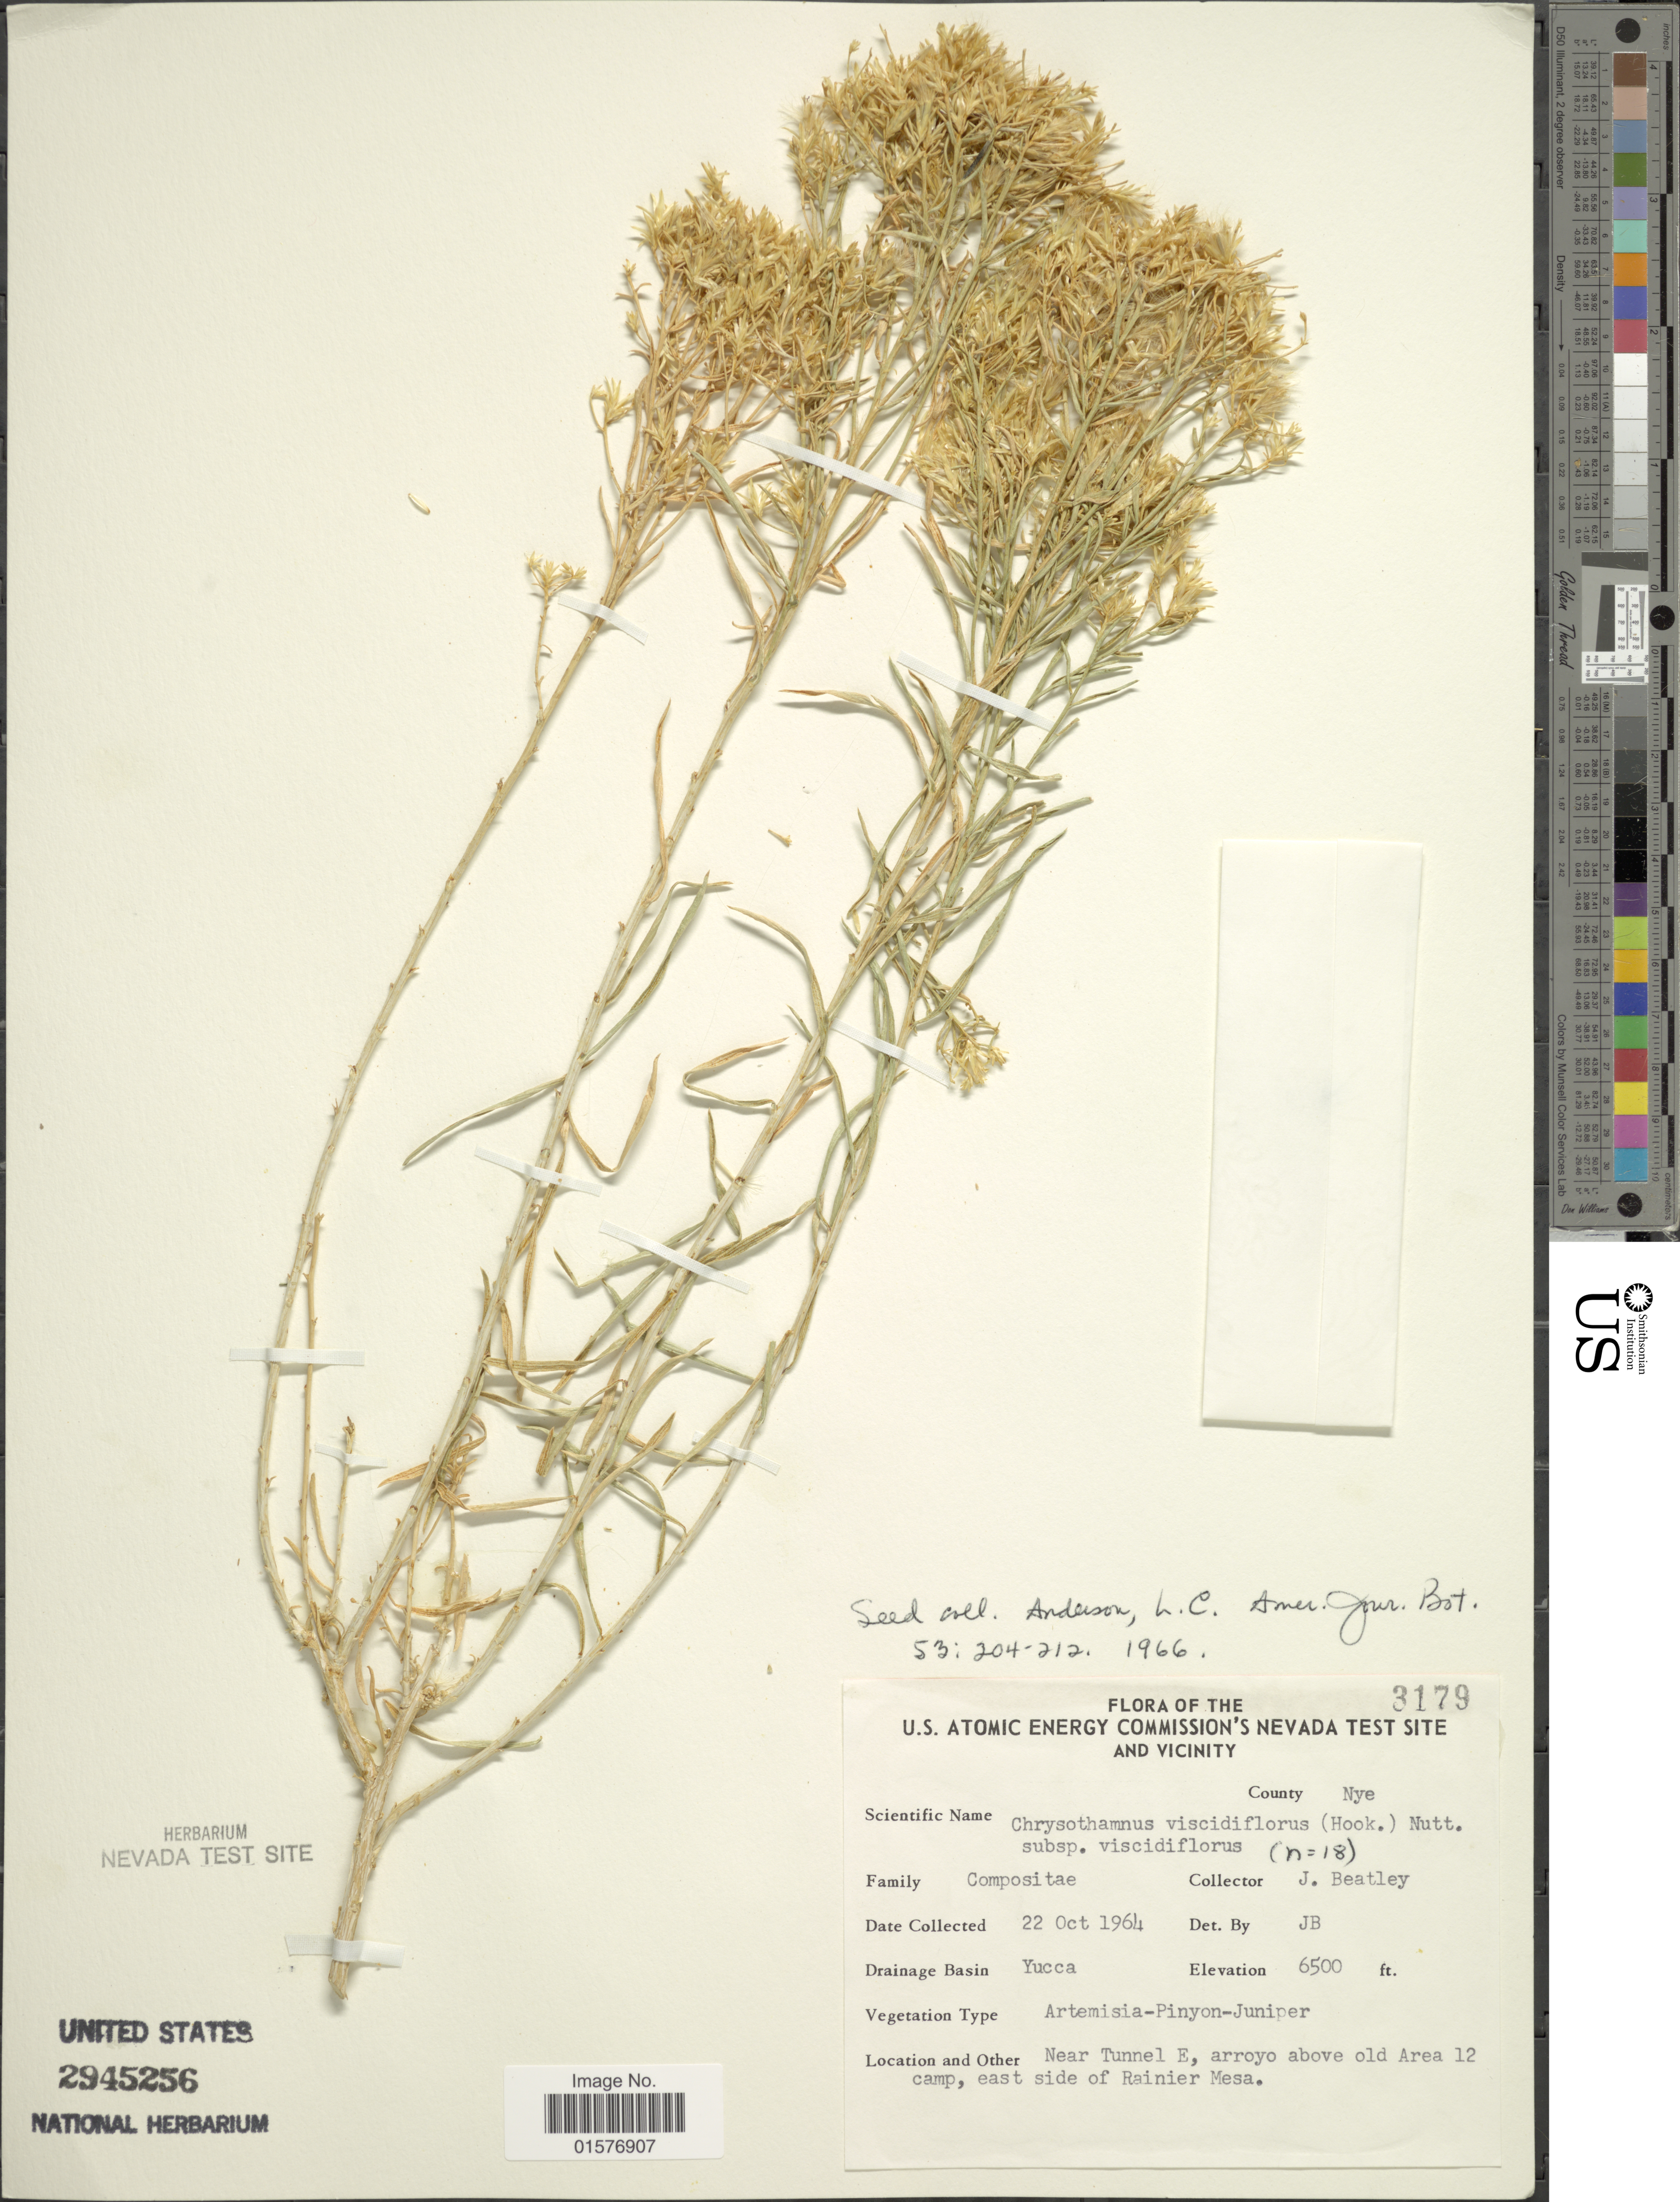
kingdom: Plantae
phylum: Tracheophyta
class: Magnoliopsida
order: Asterales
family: Asteraceae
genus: Chrysothamnus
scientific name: Chrysothamnus viscidiflorus subsp. viscidiflorus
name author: (Hook.) Nutt.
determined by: Urbatsch, Lowell E., Curator (LSU), Louisiana State University (UNITED STATES)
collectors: J. C. Beatley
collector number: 3179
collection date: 1964-10-22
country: United States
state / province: Nevada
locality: U.S. Atomic Energy Commission's Nevada Test Site And Vicinity, County Nye, Drainage Basin Yucca, Near Tunnel E, arroyo above old Area 12 camp, east side of Rainier Mesa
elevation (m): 1981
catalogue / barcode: US 2945256